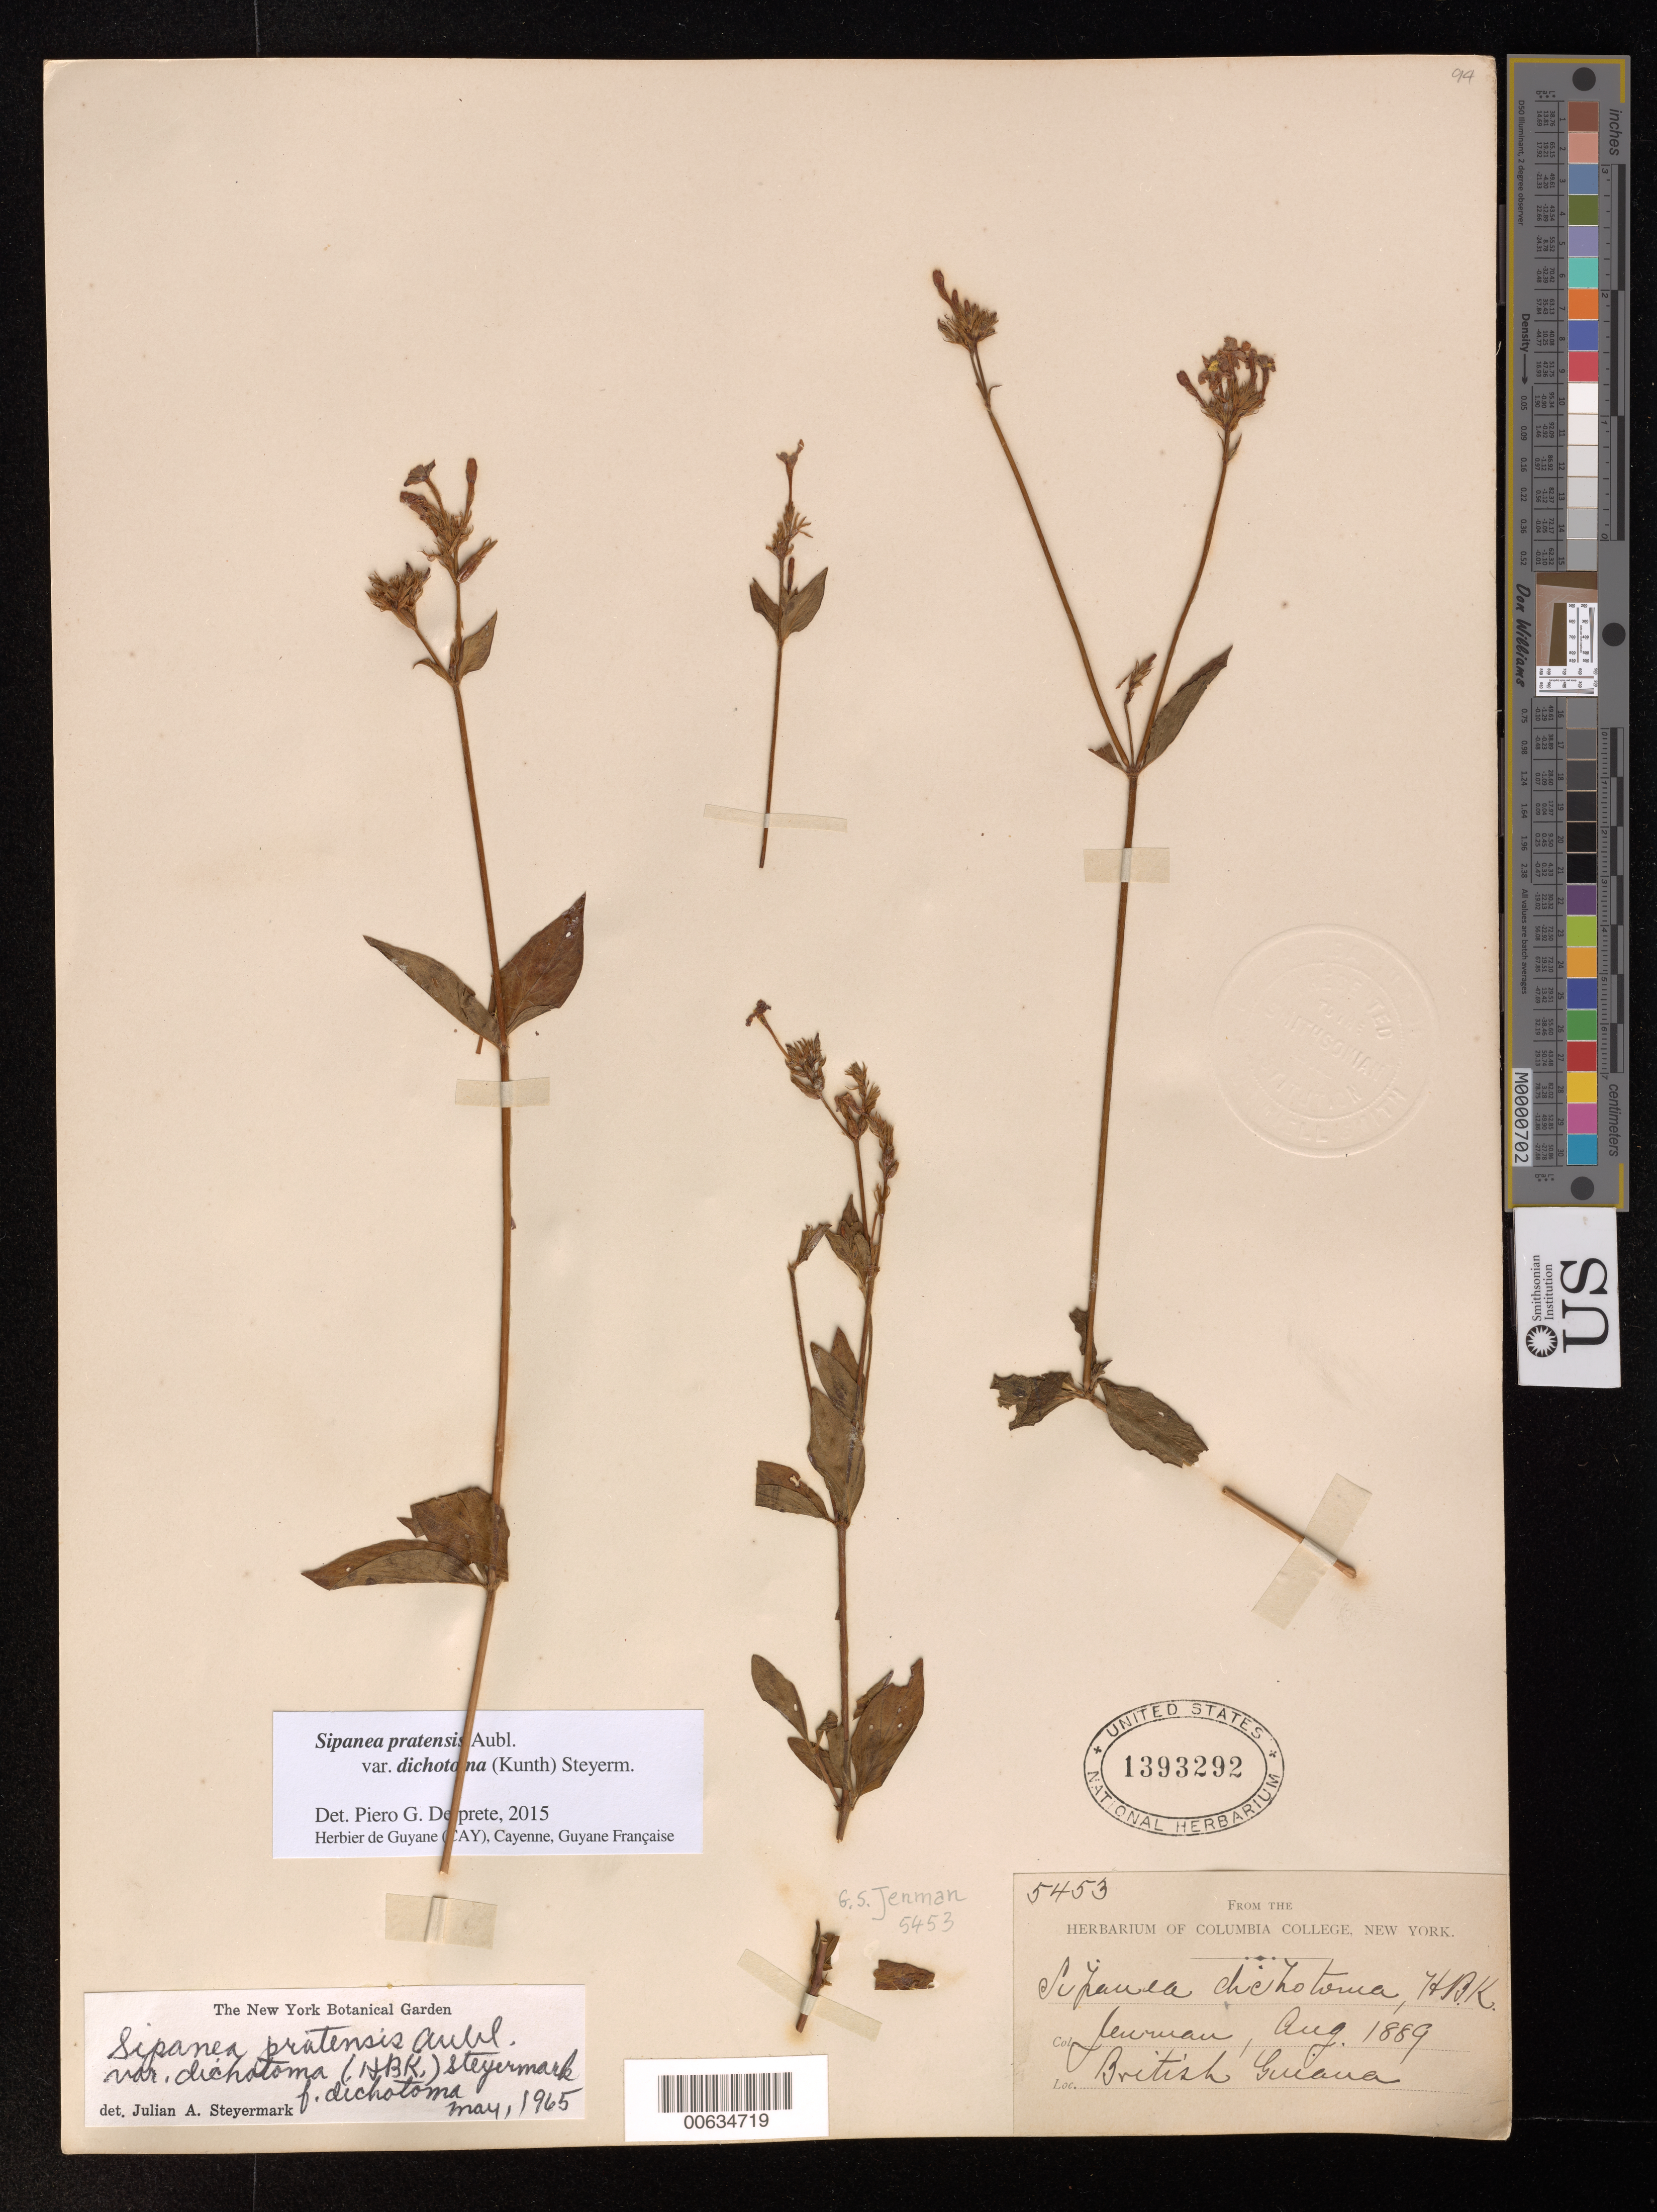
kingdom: Plantae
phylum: Tracheophyta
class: Magnoliopsida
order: Gentianales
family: Rubiaceae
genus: Sipanea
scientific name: Sipanea pratensis var. dichotoma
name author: (Kunth) Steyerm.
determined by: Steyermark, Julian A., (VEN)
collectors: G. S. Jenman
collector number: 5453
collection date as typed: August 1889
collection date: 1889-08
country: Guyana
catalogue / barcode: US 1393292